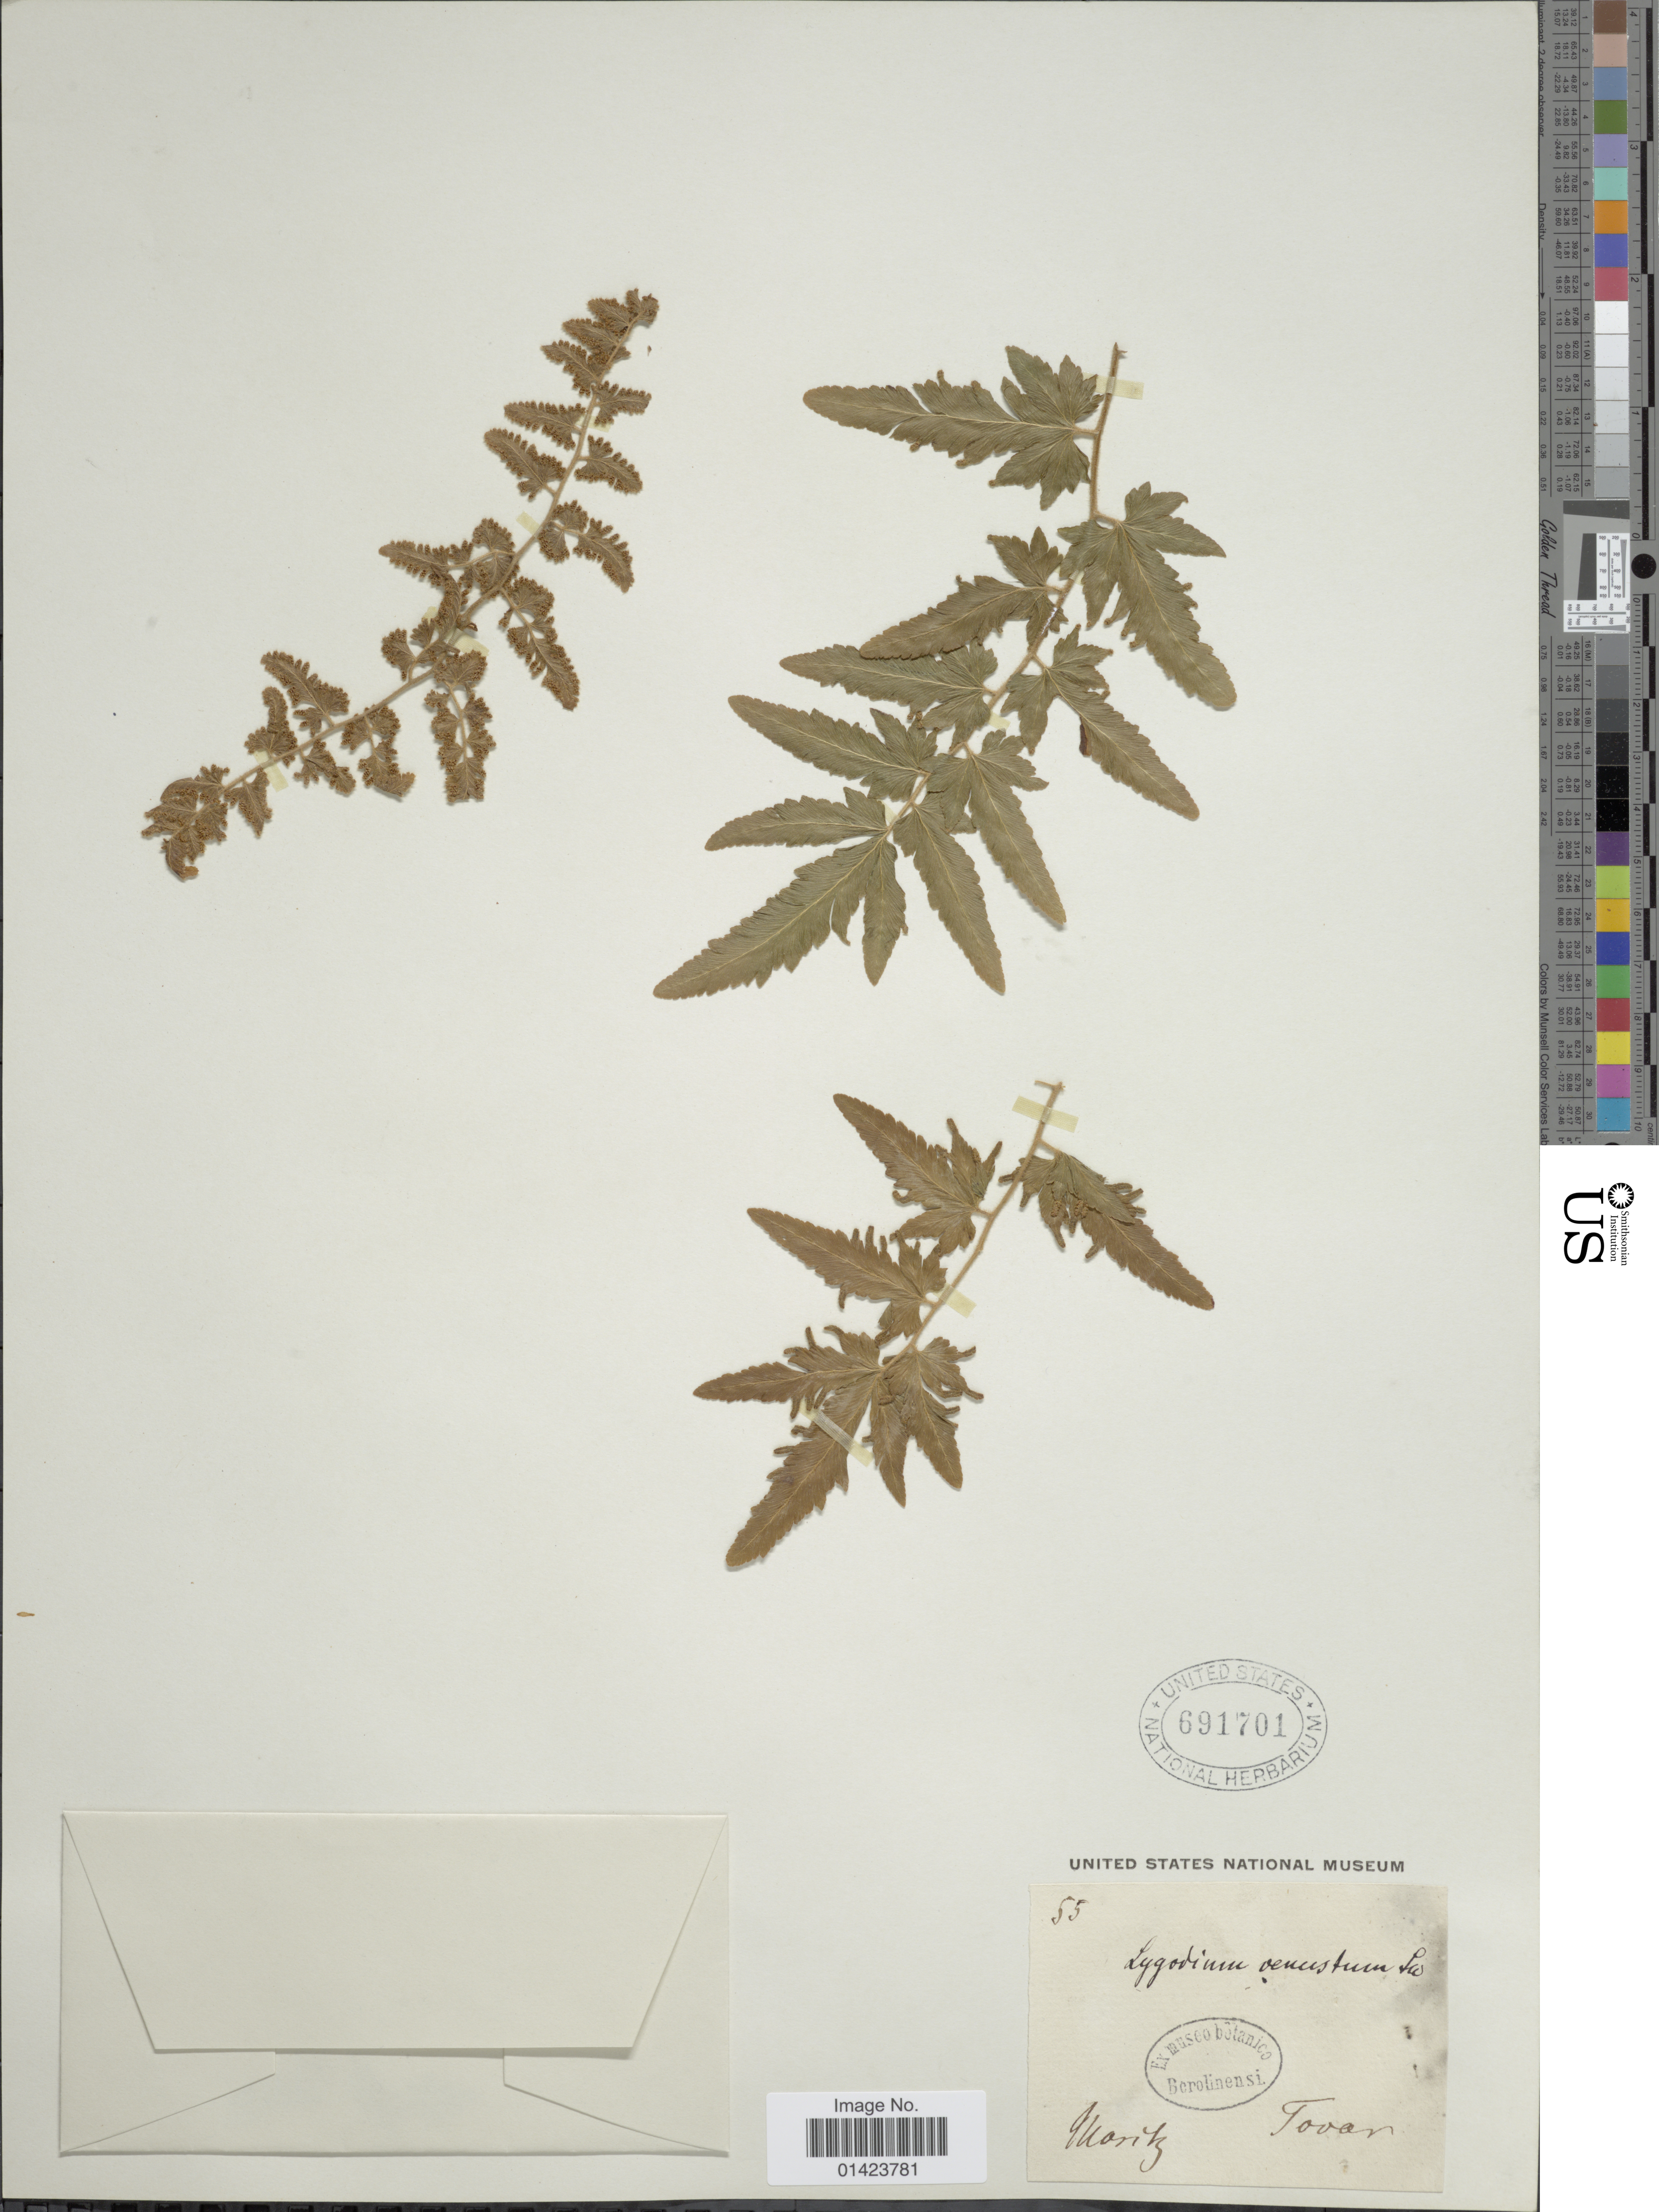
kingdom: Plantae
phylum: Tracheophyta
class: Polypodiopsida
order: Schizaeales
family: Lygodiaceae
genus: Lygodium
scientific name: Lygodium venustum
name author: Sw.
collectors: Moritz, --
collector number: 55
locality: Tovar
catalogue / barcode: US 691701